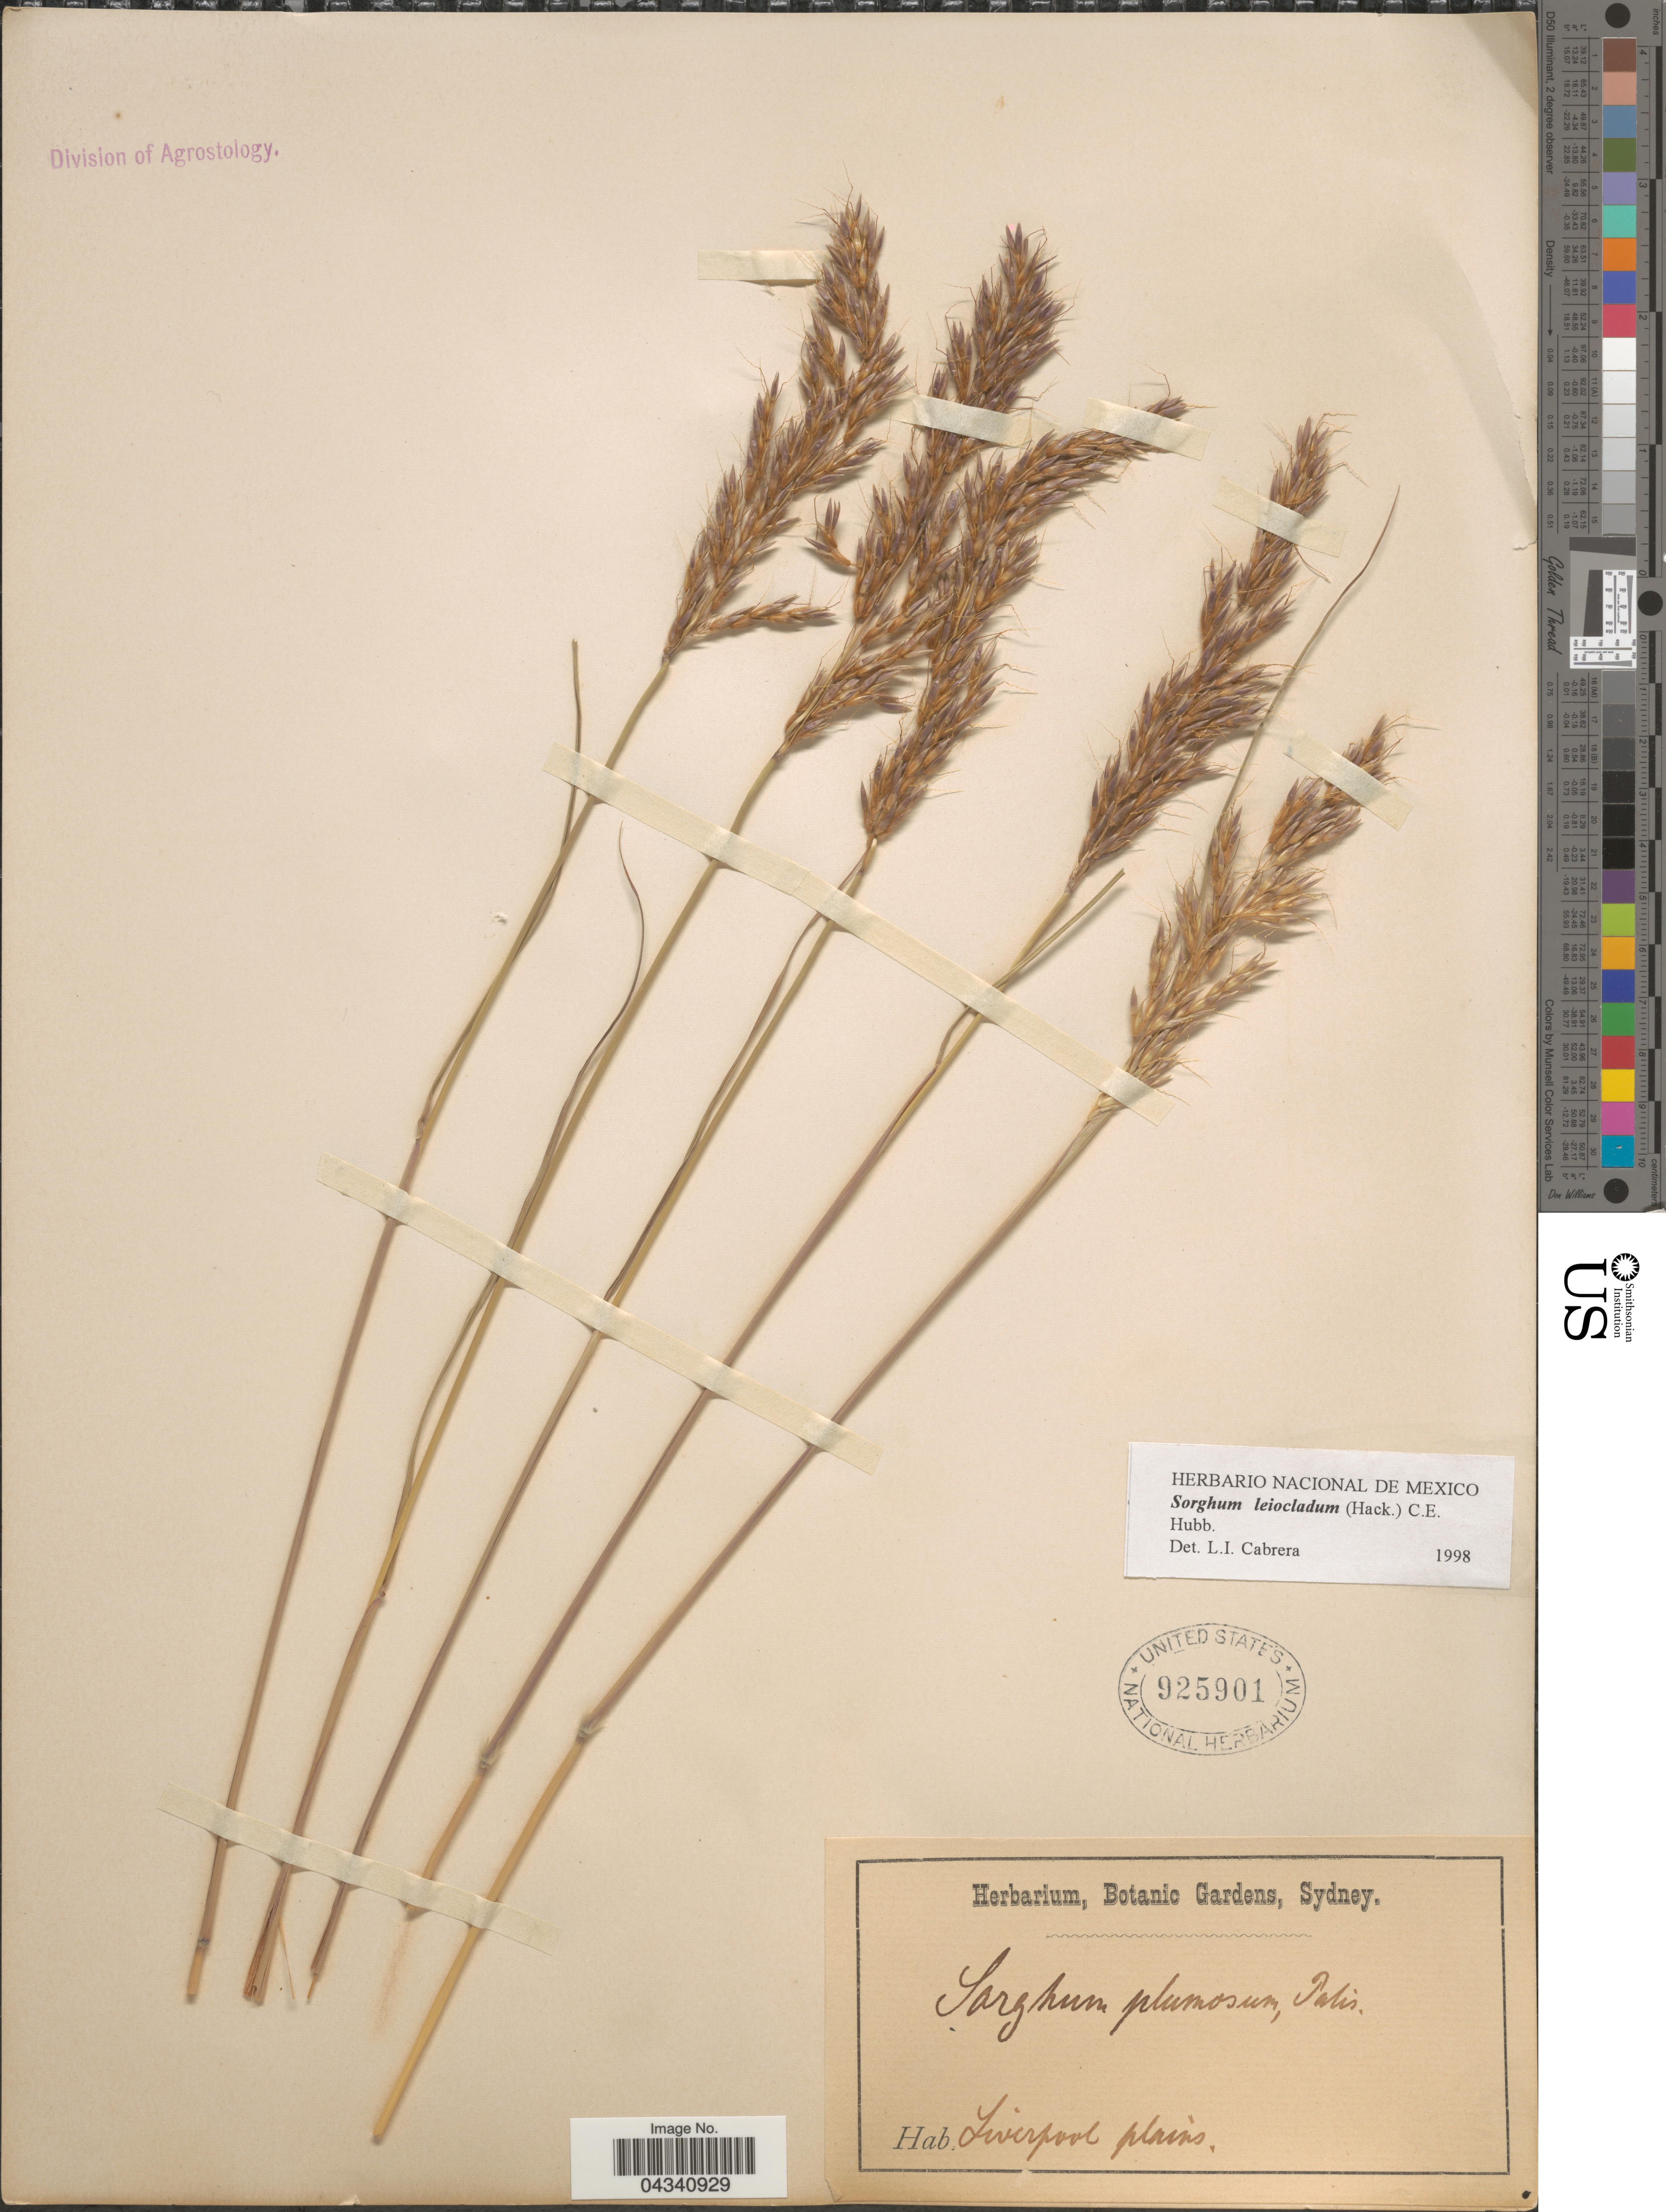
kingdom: Plantae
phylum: Tracheophyta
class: Liliopsida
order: Poales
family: Poaceae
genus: Sorghum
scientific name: Sorghum leiocladum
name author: (J. Hack.) C.E. Hubb.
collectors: Herbarium, Botanic Gardens, Sydney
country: Australia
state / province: New South Wales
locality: Liverpool plains.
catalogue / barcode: US 925901